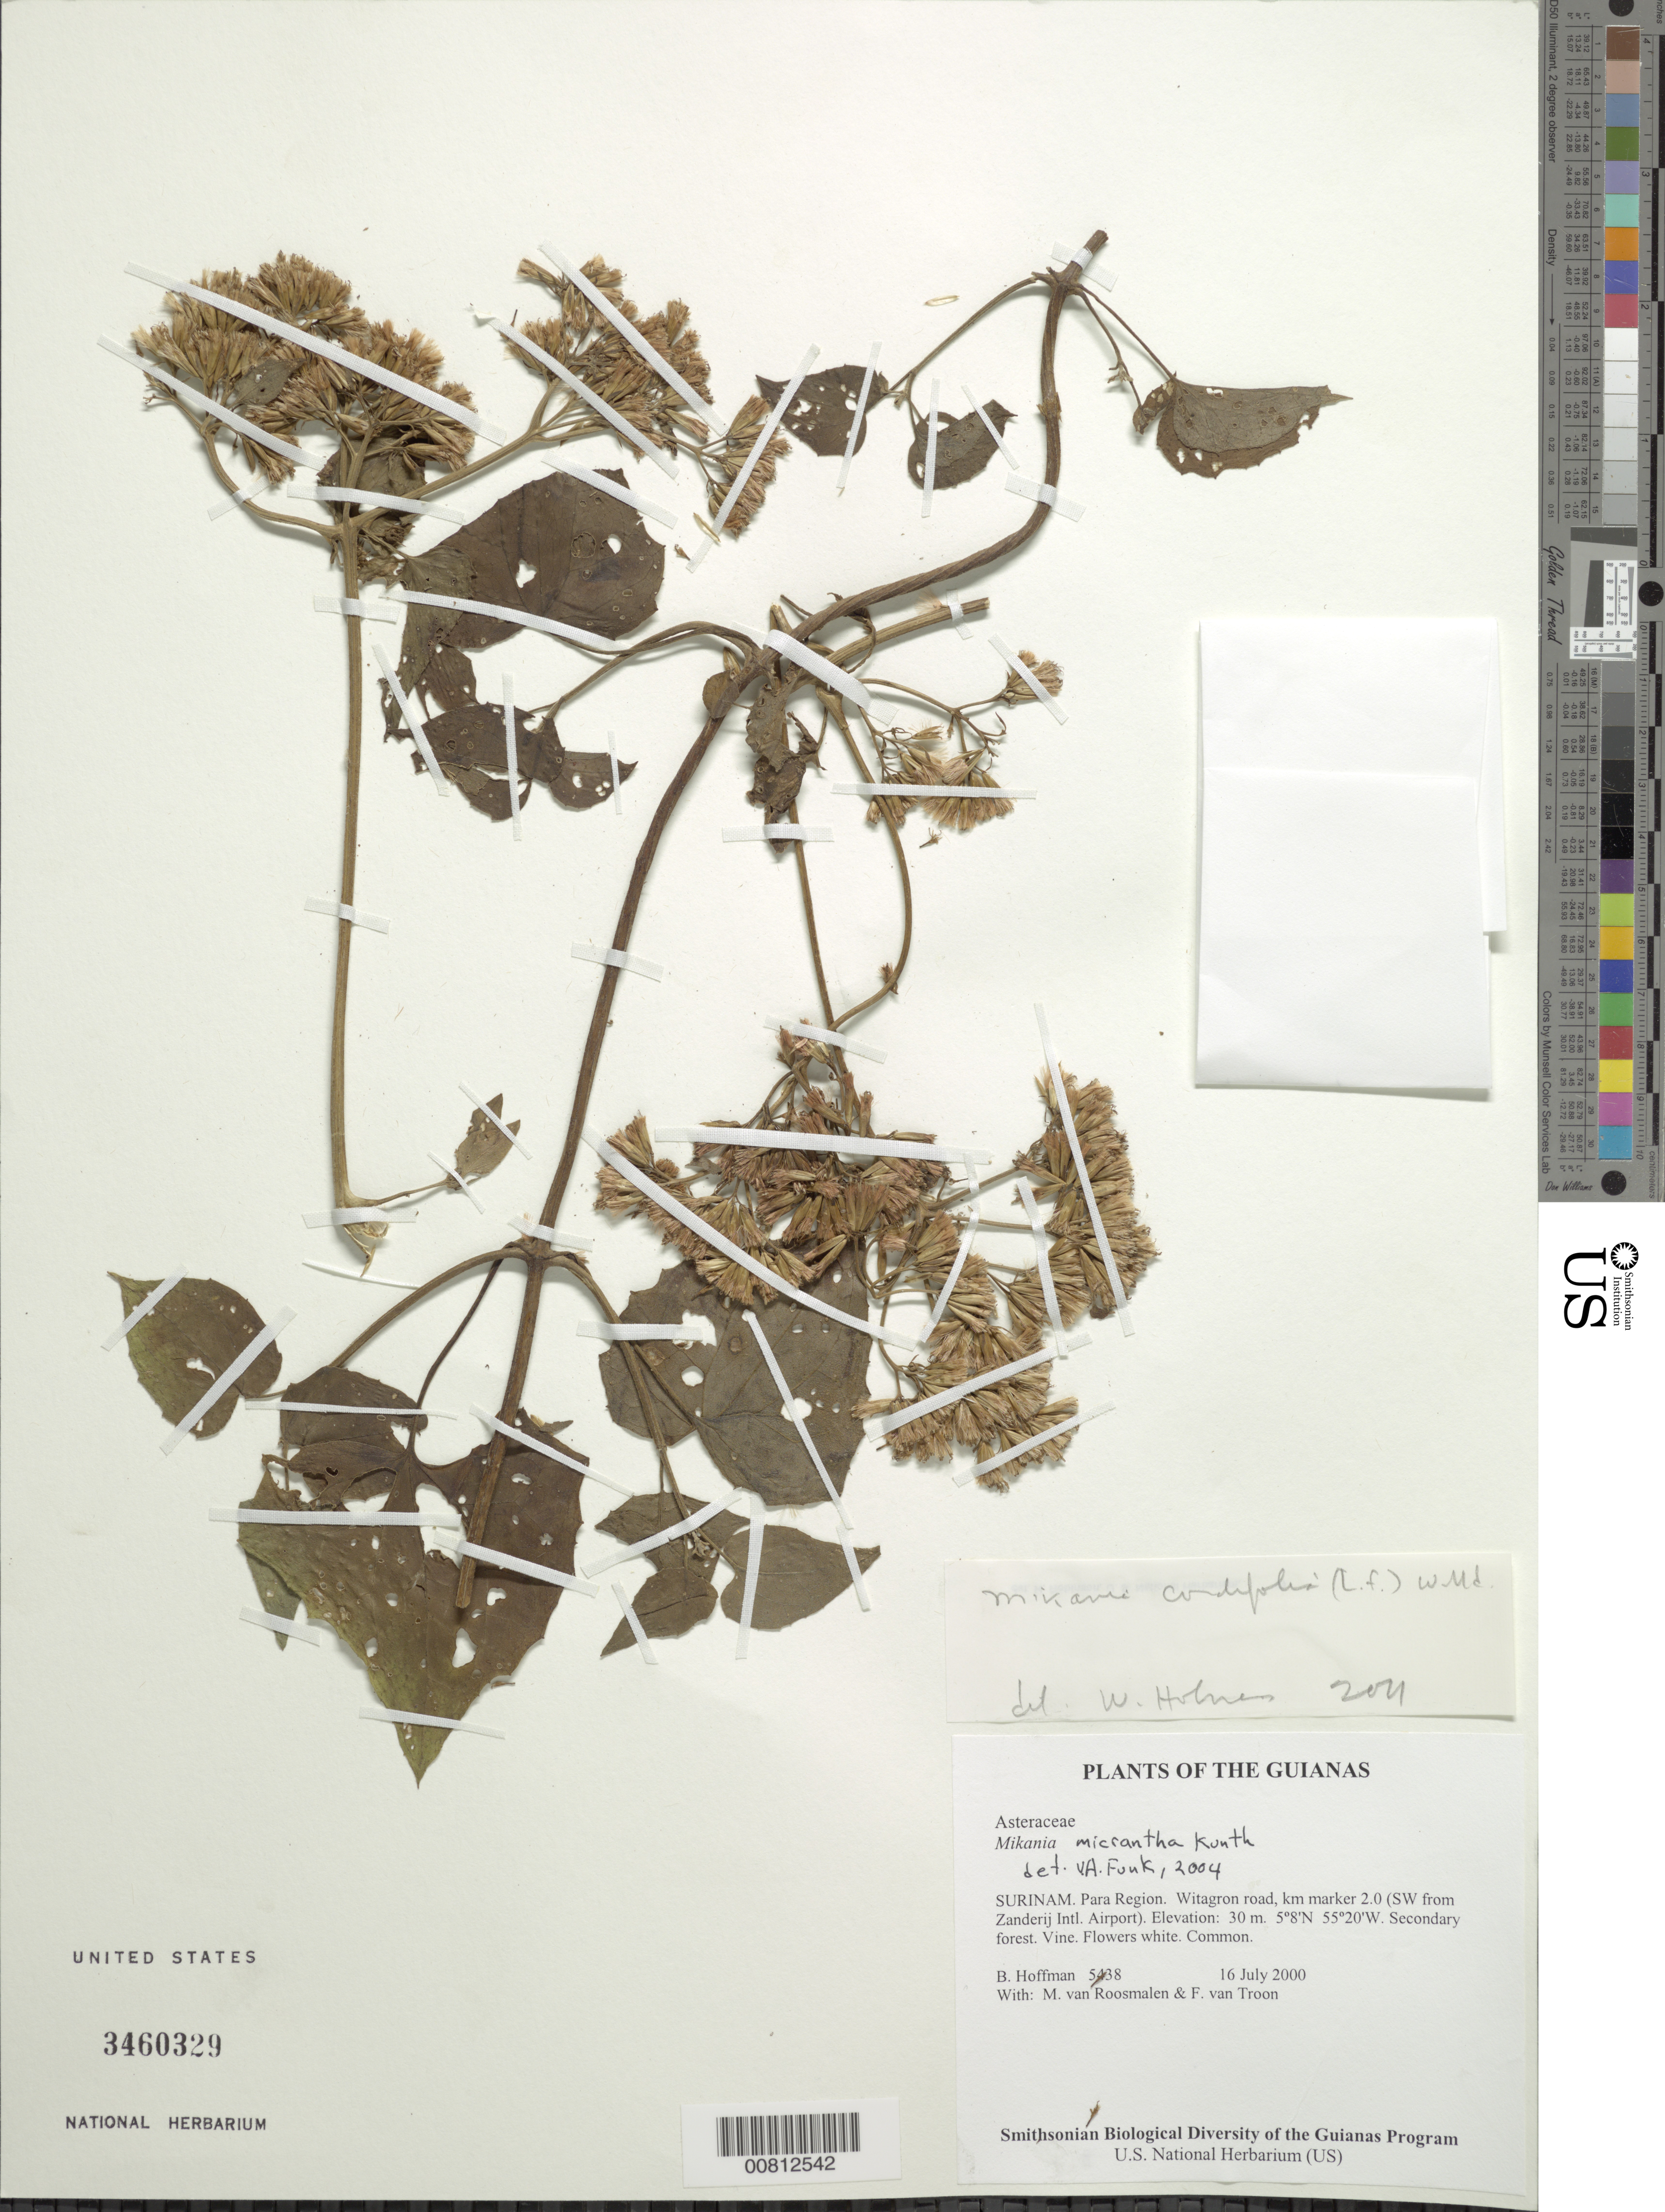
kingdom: Plantae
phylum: Tracheophyta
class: Magnoliopsida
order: Asterales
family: Asteraceae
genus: Mikania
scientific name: Mikania cordifolia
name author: (L. f.) Willd.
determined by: Holmes, W.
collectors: B. Hoffman, M. Roosmalen & F. Van Troon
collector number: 5438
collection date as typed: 16 July 2000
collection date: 2000-07-16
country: Suriname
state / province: Para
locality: Witagron road, km marker 2.0 (SW from Zanderij Intl. Airport)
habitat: Secondary forest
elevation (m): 30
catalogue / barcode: US 3460329